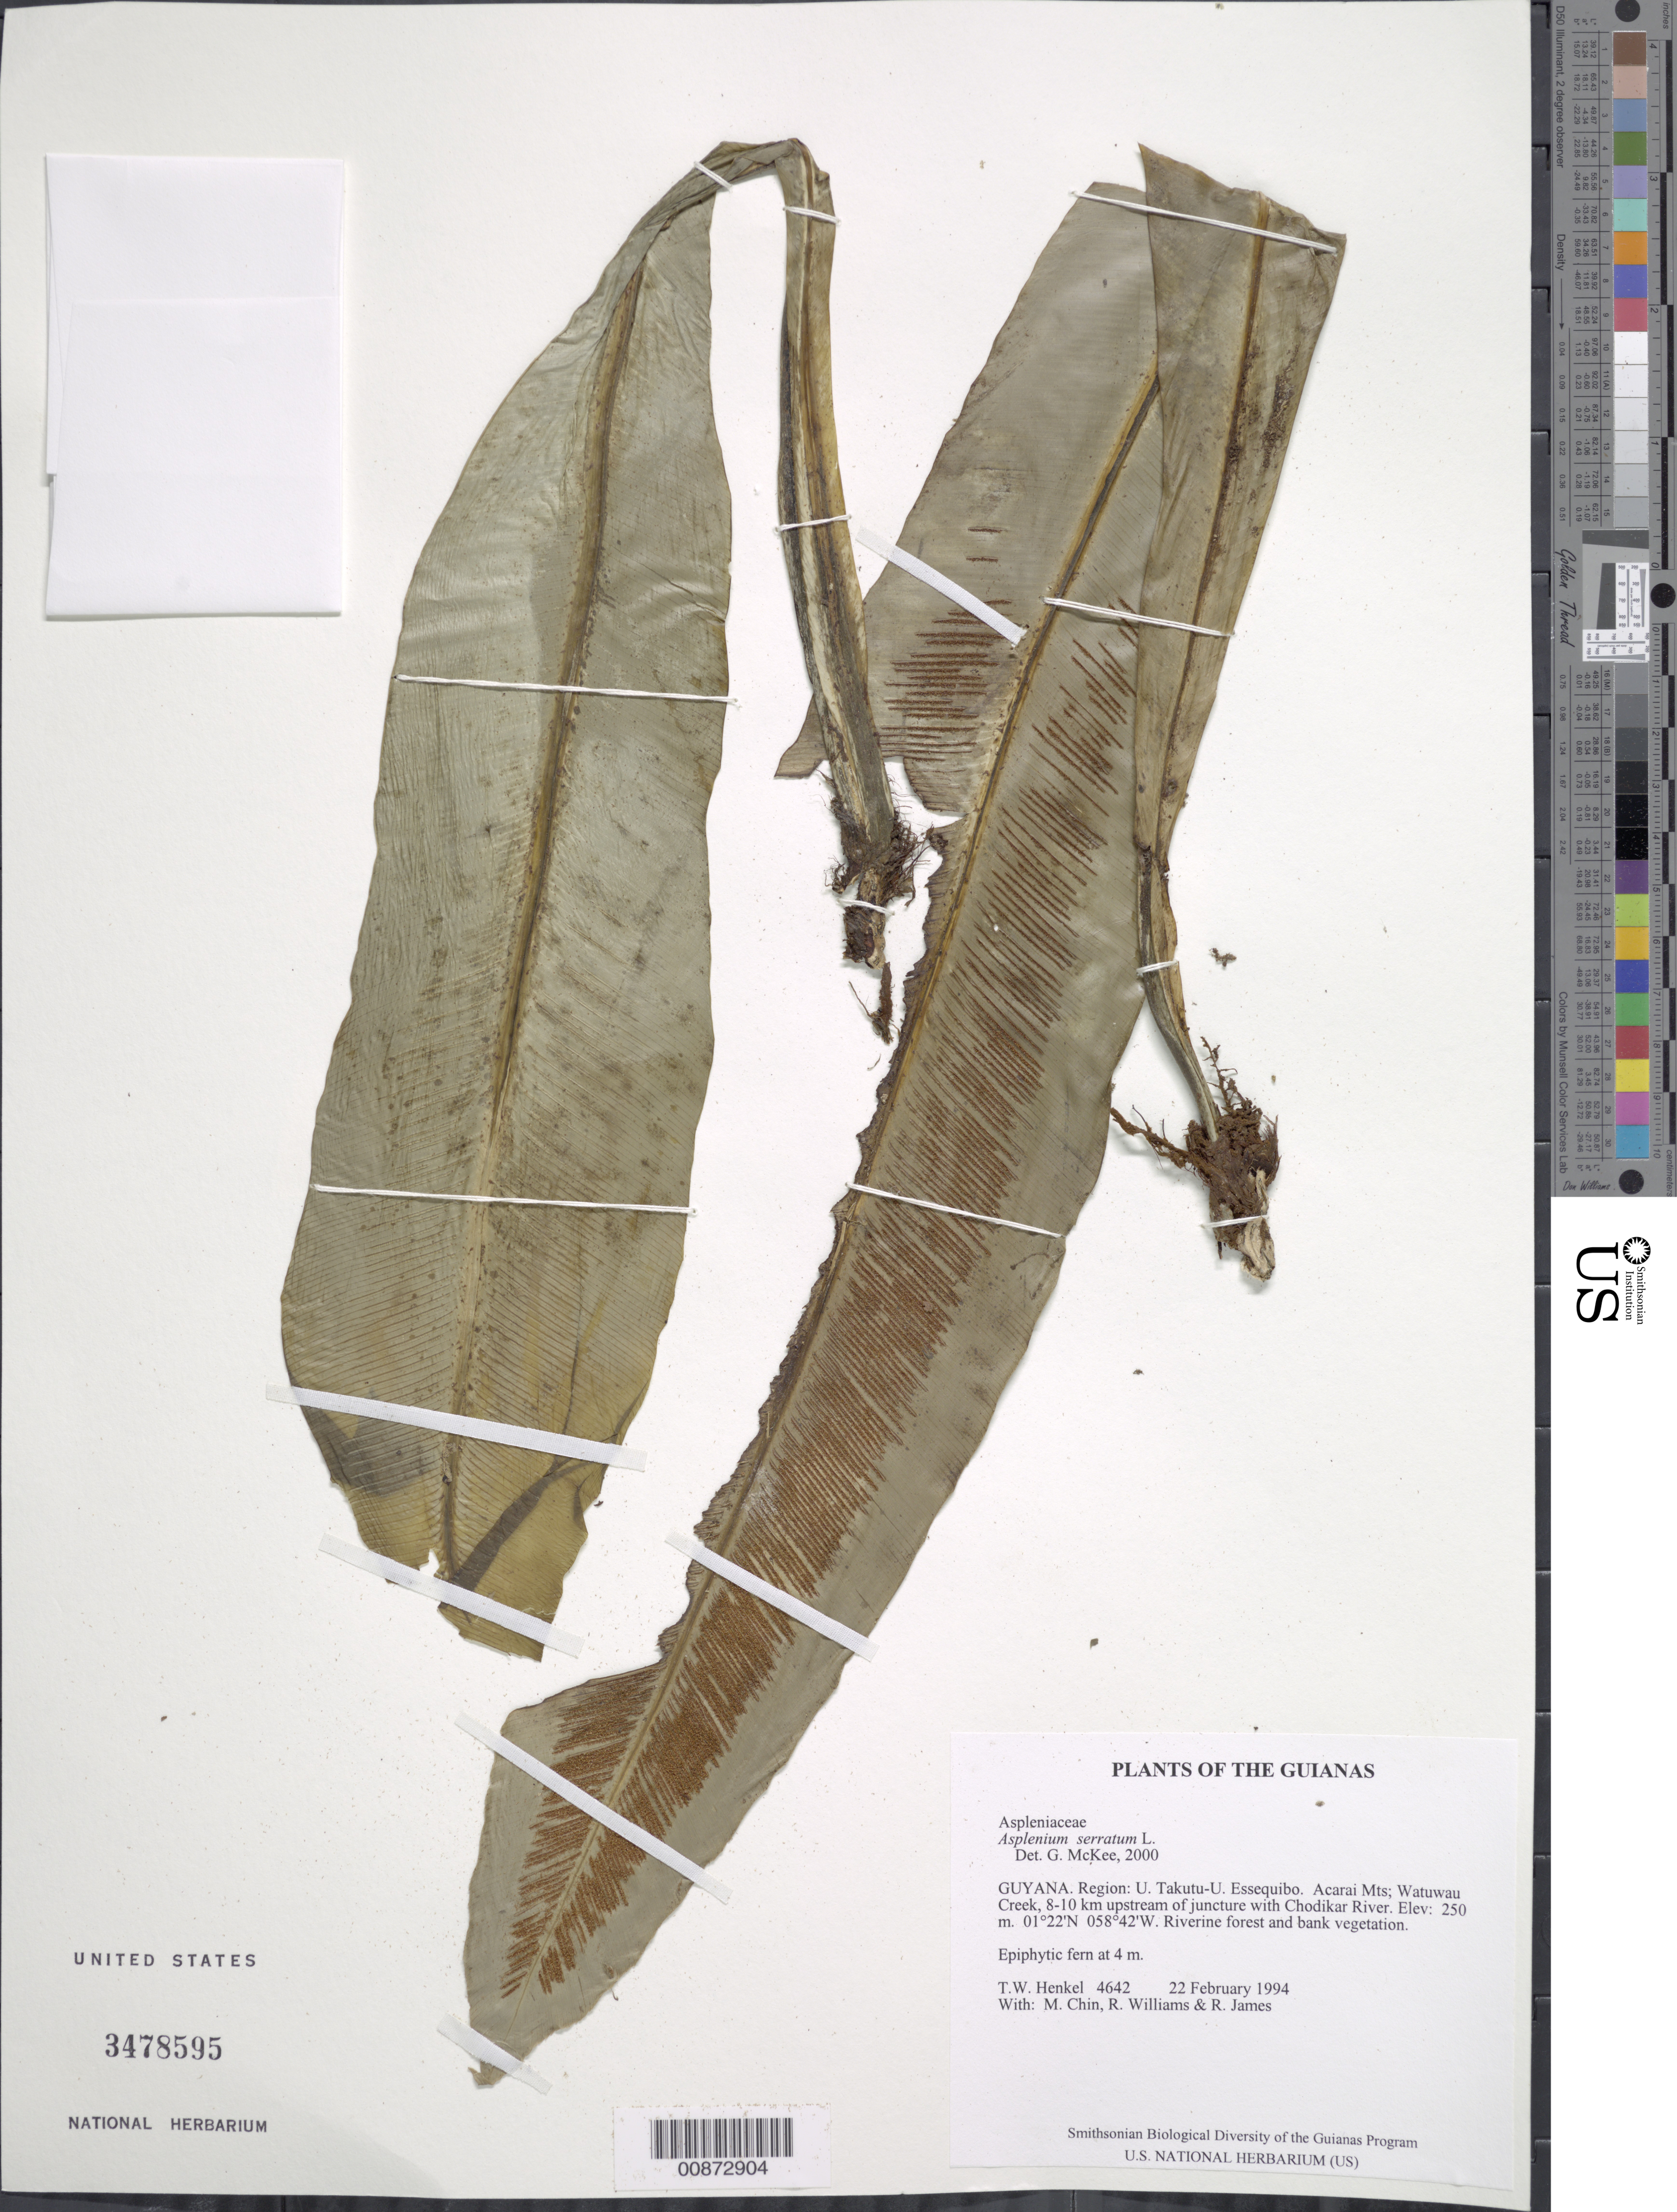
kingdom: Plantae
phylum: Tracheophyta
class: Polypodiopsida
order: Polypodiales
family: Aspleniaceae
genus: Asplenium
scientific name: Asplenium serratum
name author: L.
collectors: T. Henkel, M. Chin, R. Williams & R. James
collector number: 4642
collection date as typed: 22 February 1994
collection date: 1994-02-22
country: Guyana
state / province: U. Takutu-U. Essequibo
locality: Acarai Mts; Watuwau Creek, 8-10 km upstream of juncture with Chodikar River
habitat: Riverine forest and bank vegetation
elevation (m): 250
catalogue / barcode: US 3478595